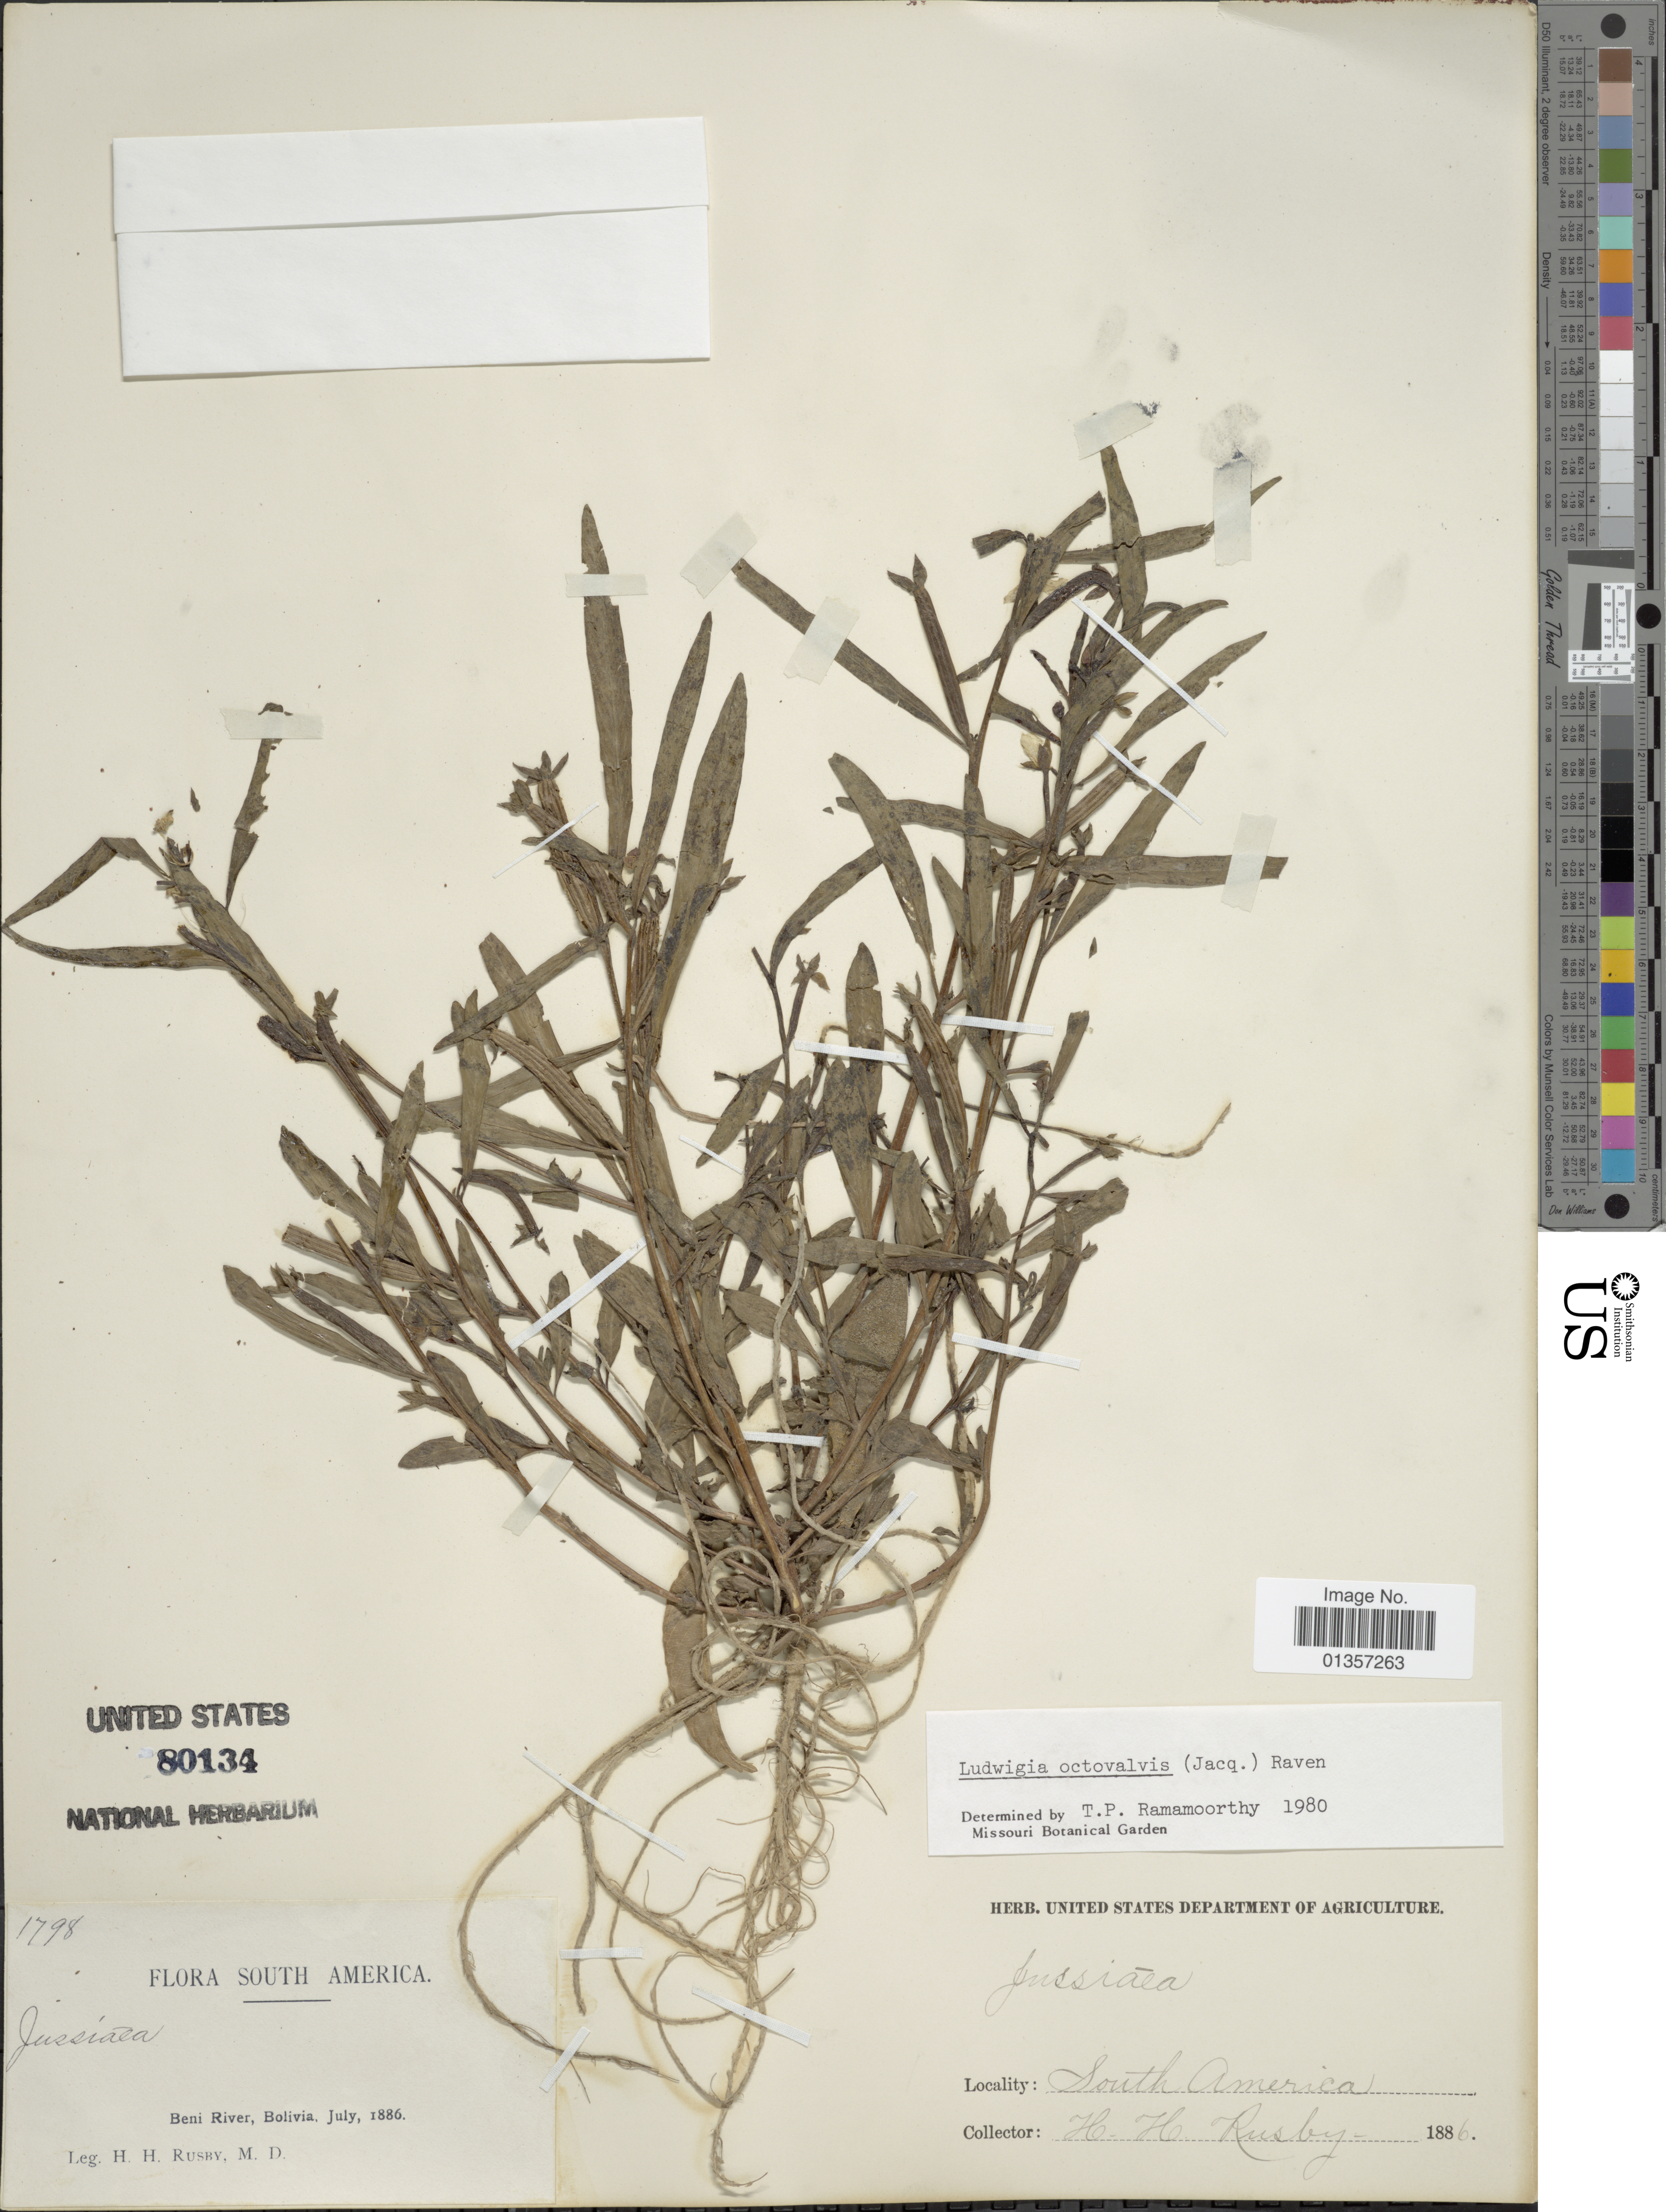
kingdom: Plantae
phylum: Tracheophyta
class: Magnoliopsida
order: Myrtales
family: Onagraceae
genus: Ludwigia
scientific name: Ludwigia octovalvis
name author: (Jacq.) P.H. Raven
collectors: H. H. Rusby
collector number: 1798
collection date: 1886-07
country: Bolivia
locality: Beni River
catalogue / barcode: US 80134